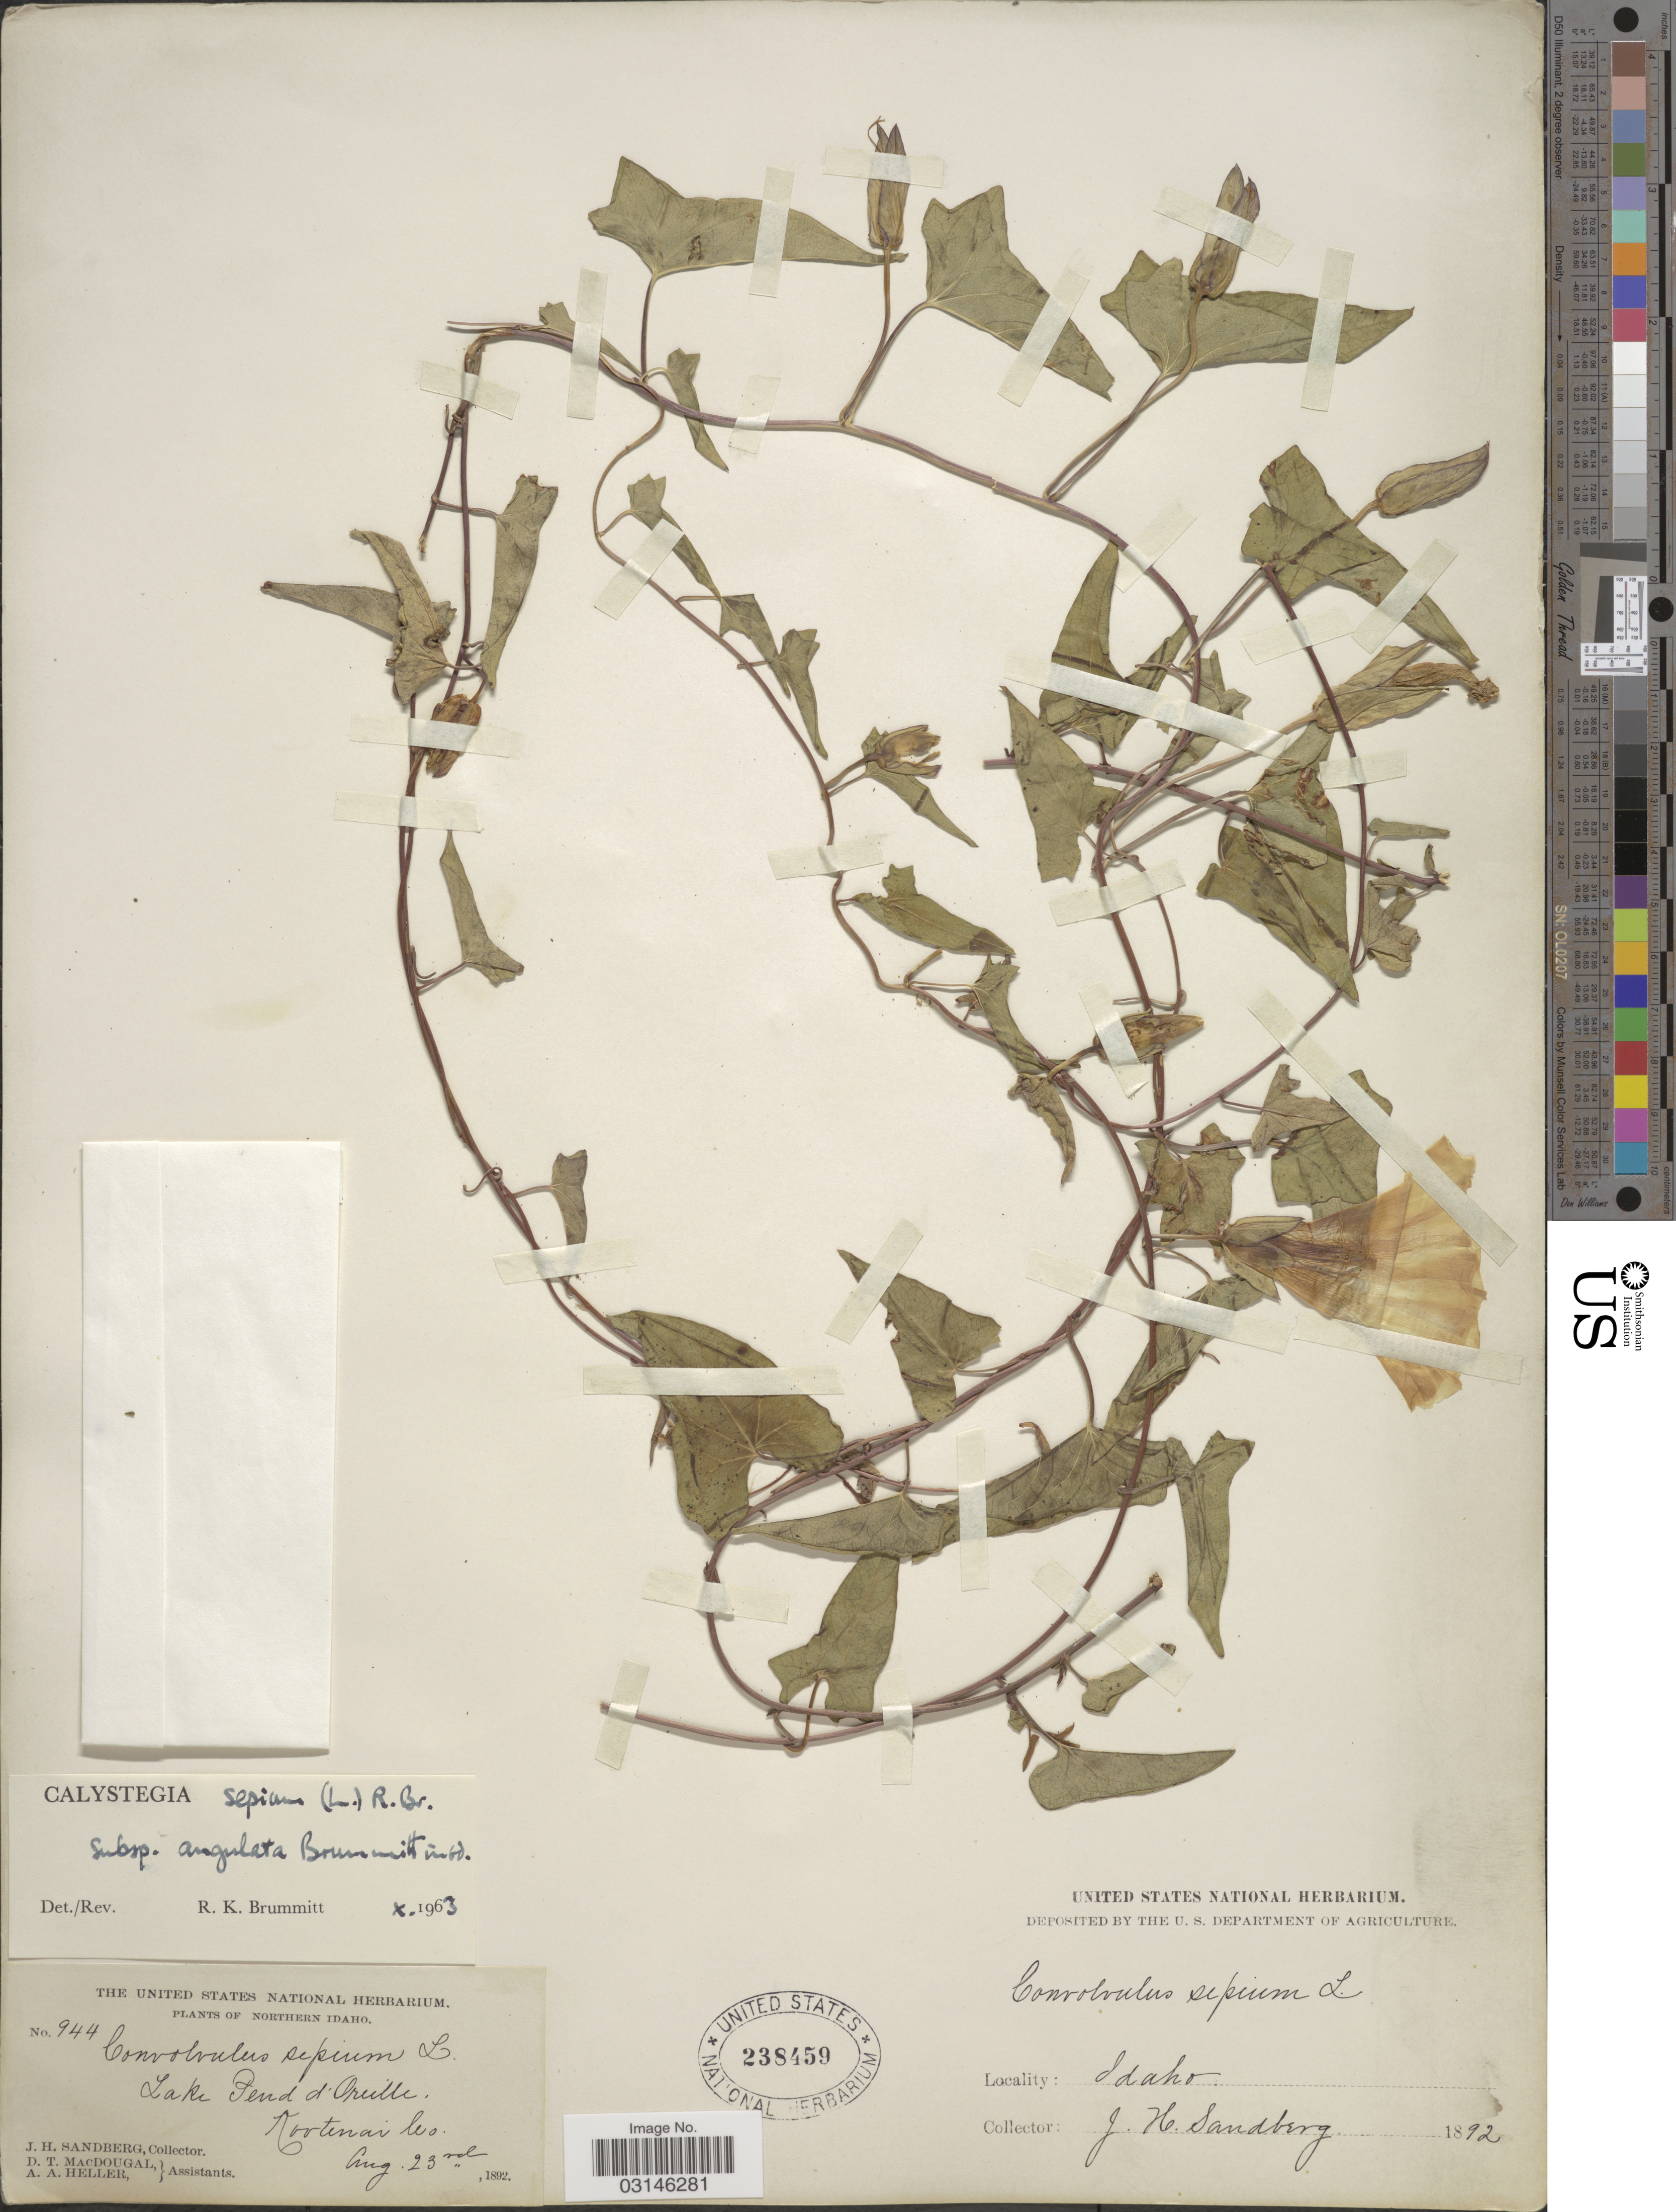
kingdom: Plantae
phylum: Tracheophyta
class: Magnoliopsida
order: Solanales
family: Convolvulaceae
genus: Calystegia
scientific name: Calystegia sepium subsp. angulata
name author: Brummitt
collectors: J. H. Sandberg, D. T. MacDougal & A. A. Heller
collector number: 944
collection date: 1892-08-23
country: United States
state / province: Idaho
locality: Northern Idaho. Lake Pend d'Oreille. Kootenai Co.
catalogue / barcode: US 238459